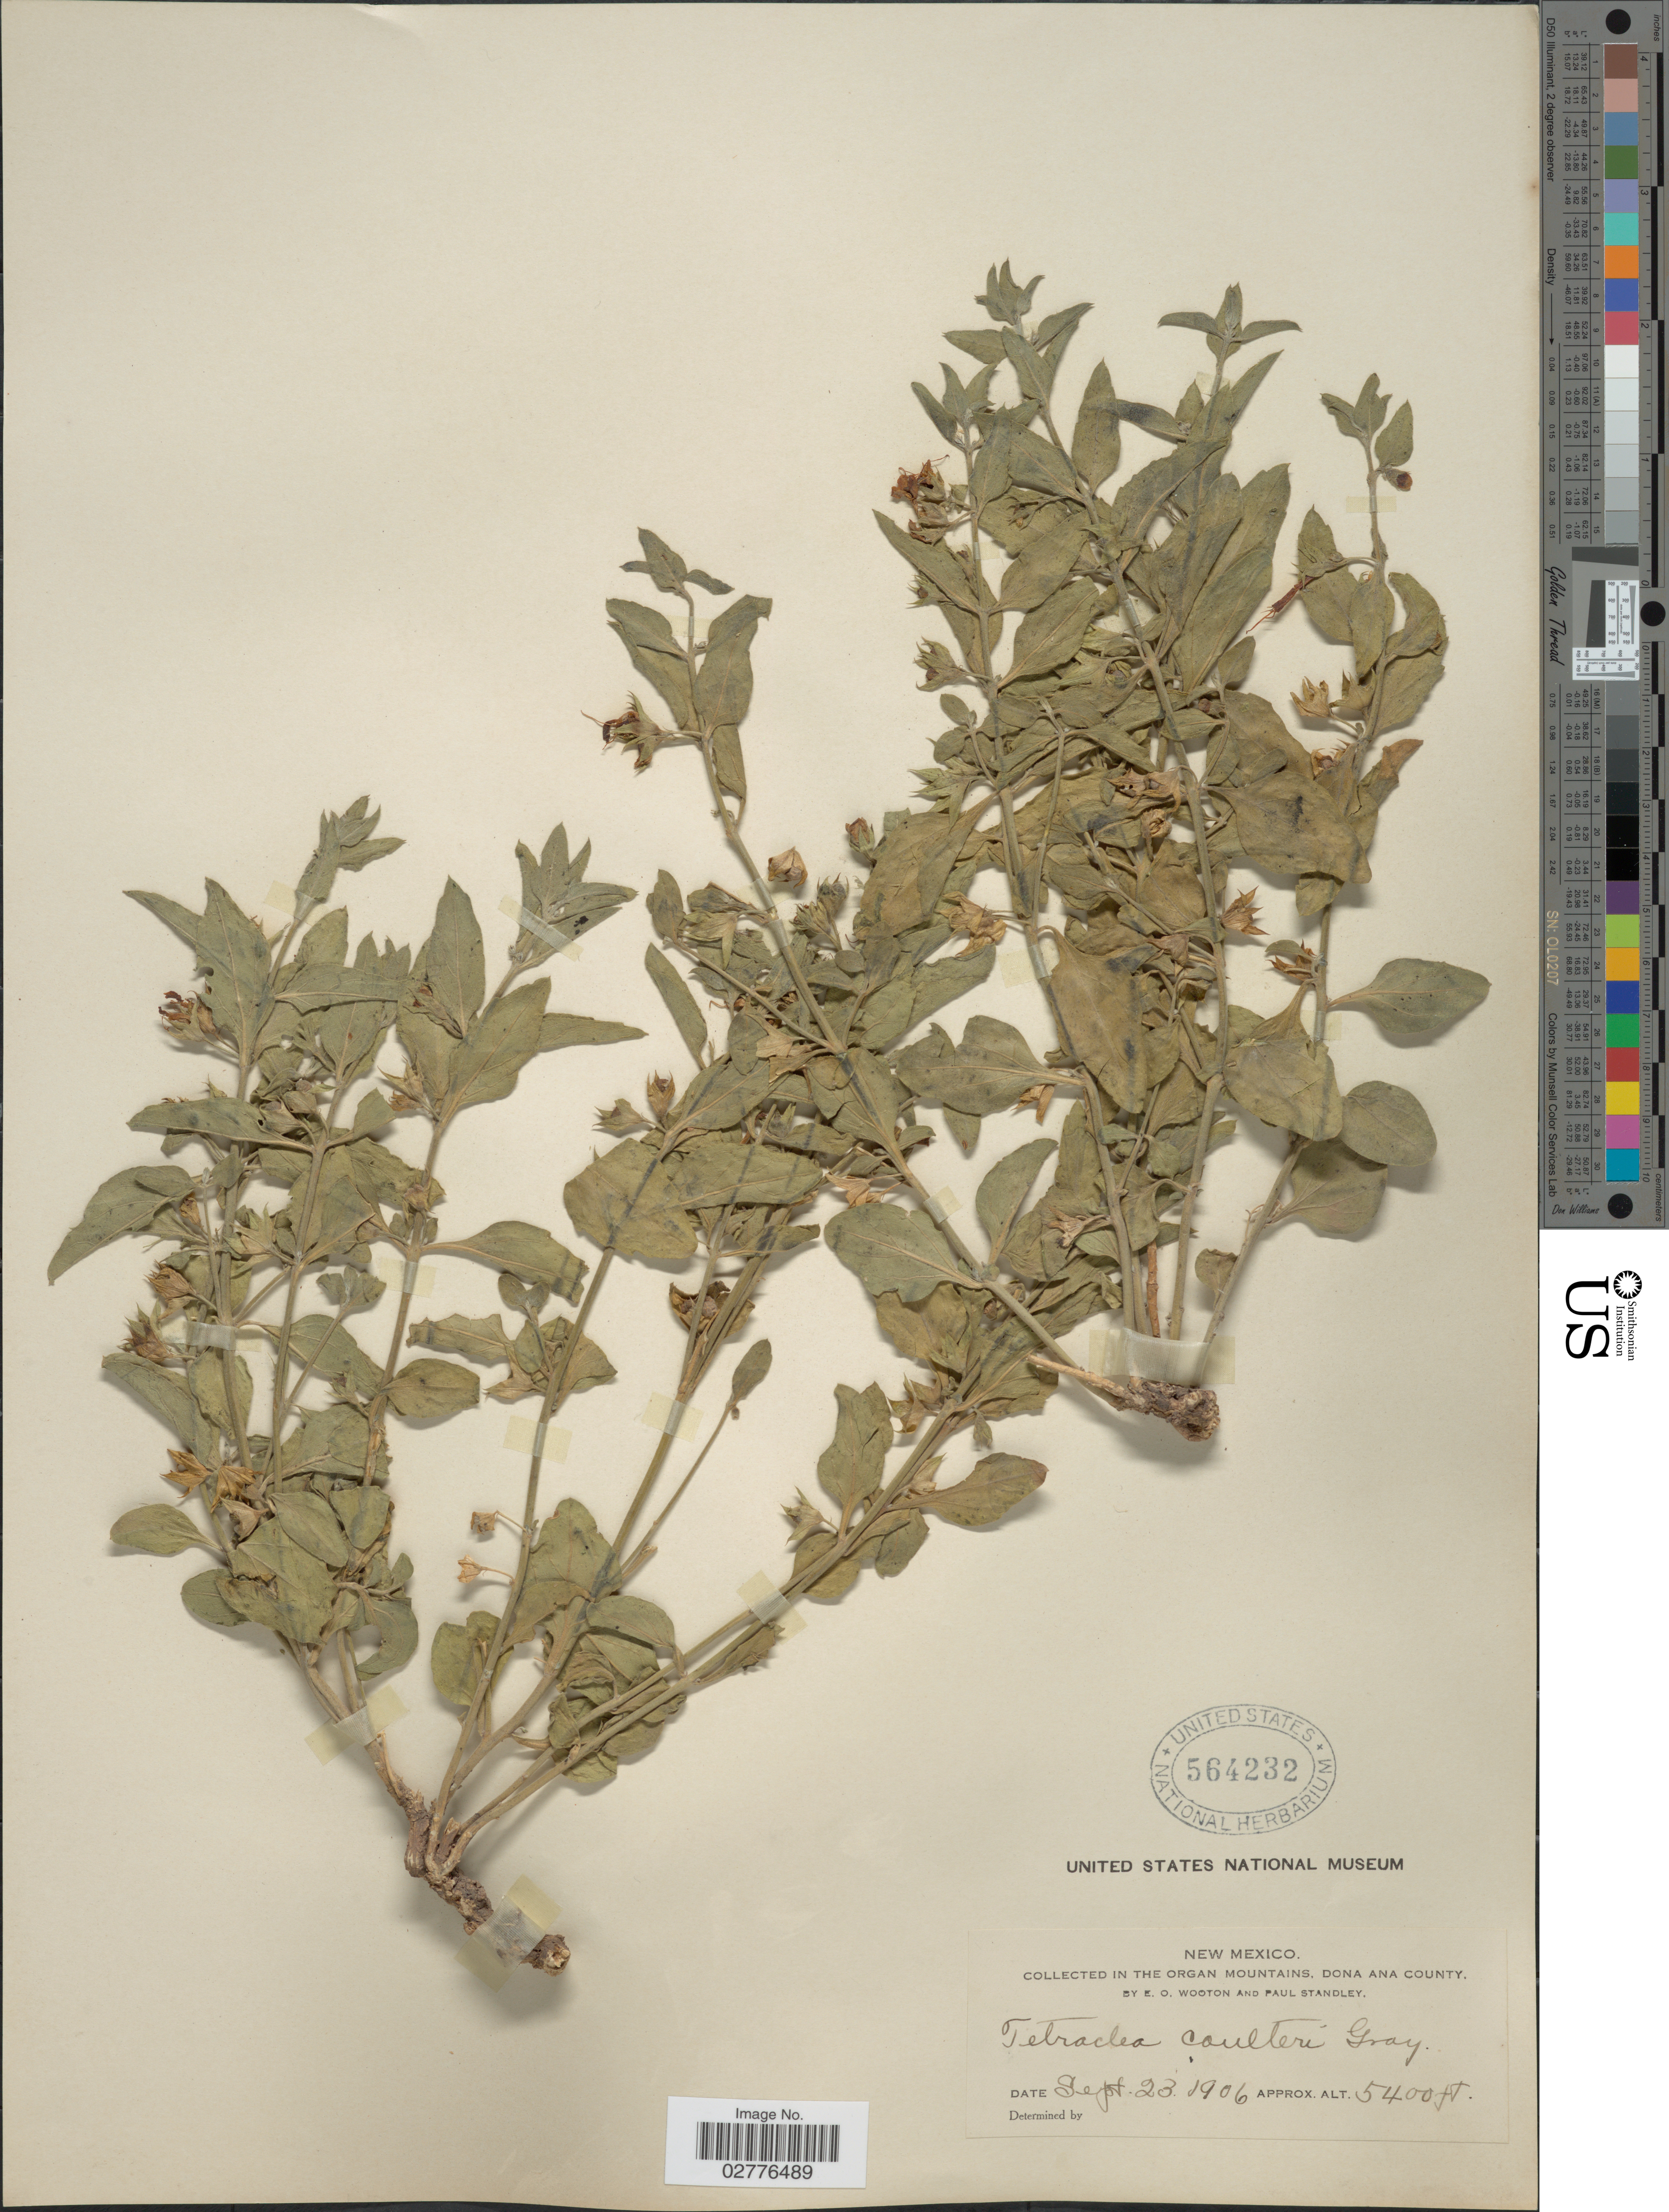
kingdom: Plantae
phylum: Tracheophyta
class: Magnoliopsida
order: Lamiales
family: Lamiaceae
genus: Tetraclea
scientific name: Tetraclea coulteri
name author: A. Gray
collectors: E. O. Wooton & P. C. Standley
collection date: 1906-09-23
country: United States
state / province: New Mexico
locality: Organ Mountains, Dona Ana County.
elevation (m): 1646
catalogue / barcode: US 564232